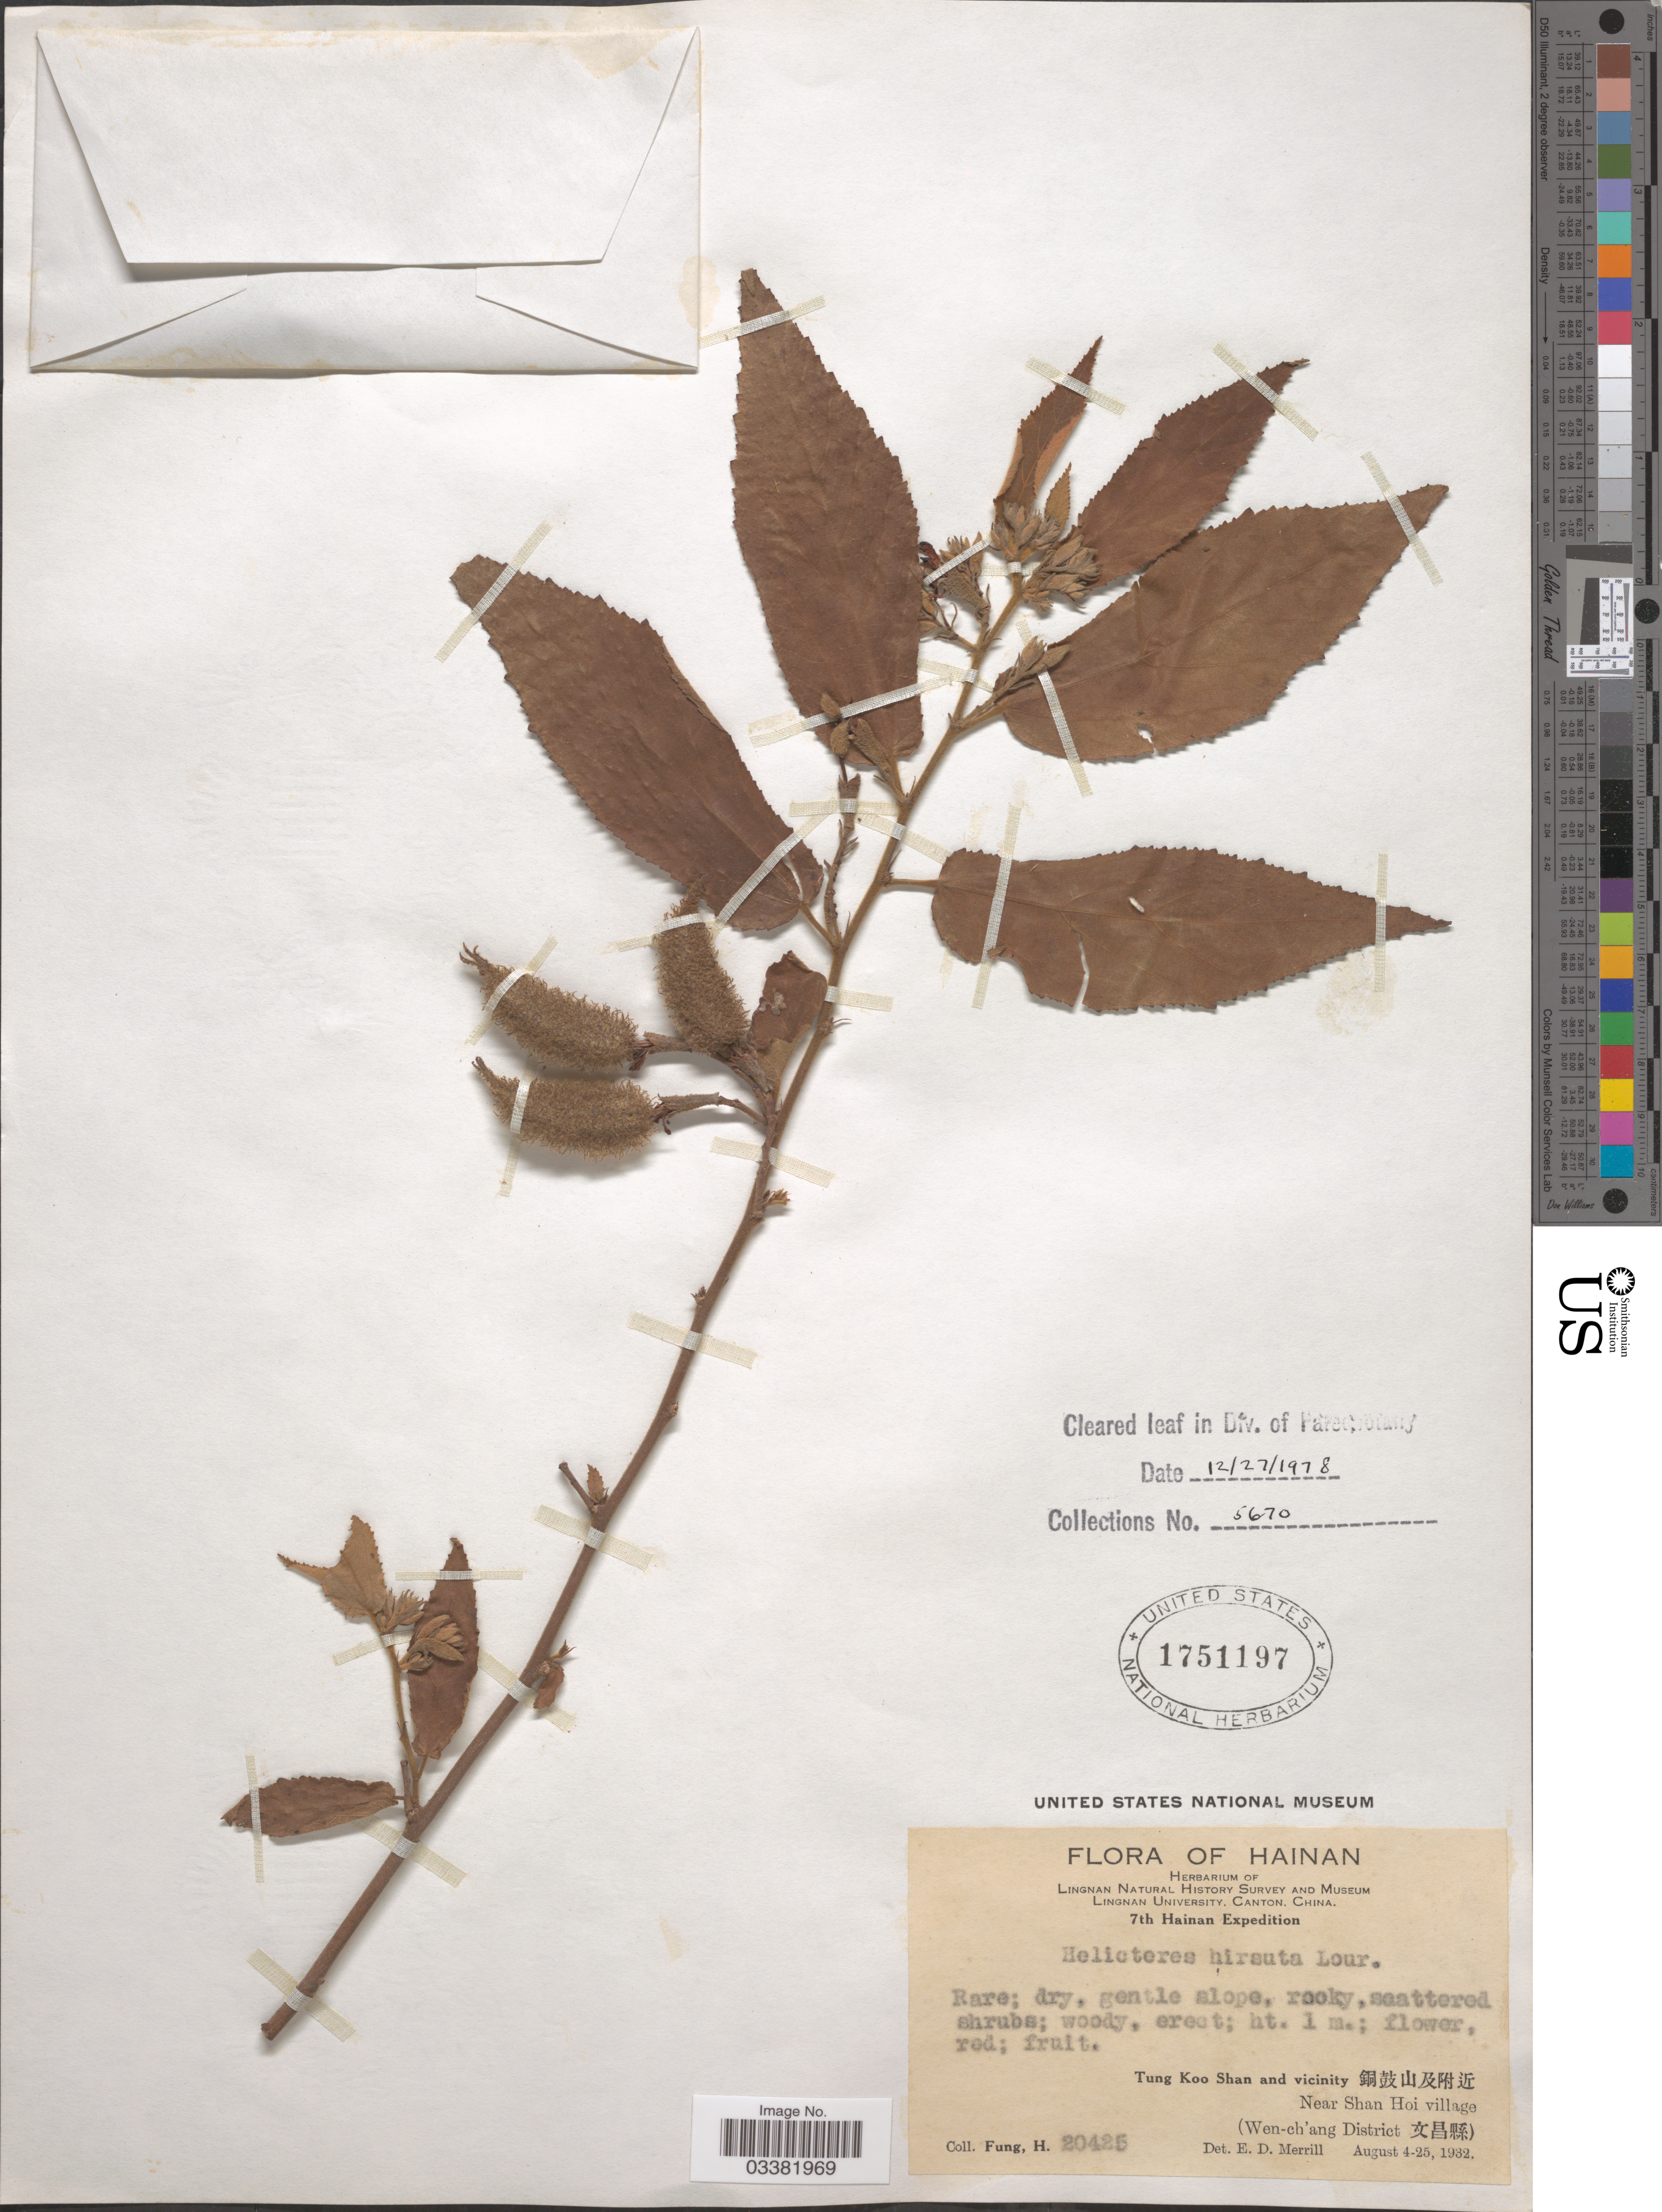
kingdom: Plantae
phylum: Tracheophyta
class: Magnoliopsida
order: Malvales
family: Malvaceae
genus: Helicteres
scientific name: Helicteres hirsuta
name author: Lour.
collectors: H. Fung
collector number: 20425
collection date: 1932-08-04/1932-08-25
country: China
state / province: Hainan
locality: Tung Koo Shan and vicinity X. Near Shan Hoi village. (Weng-ch'ang District X).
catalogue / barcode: US 1751197